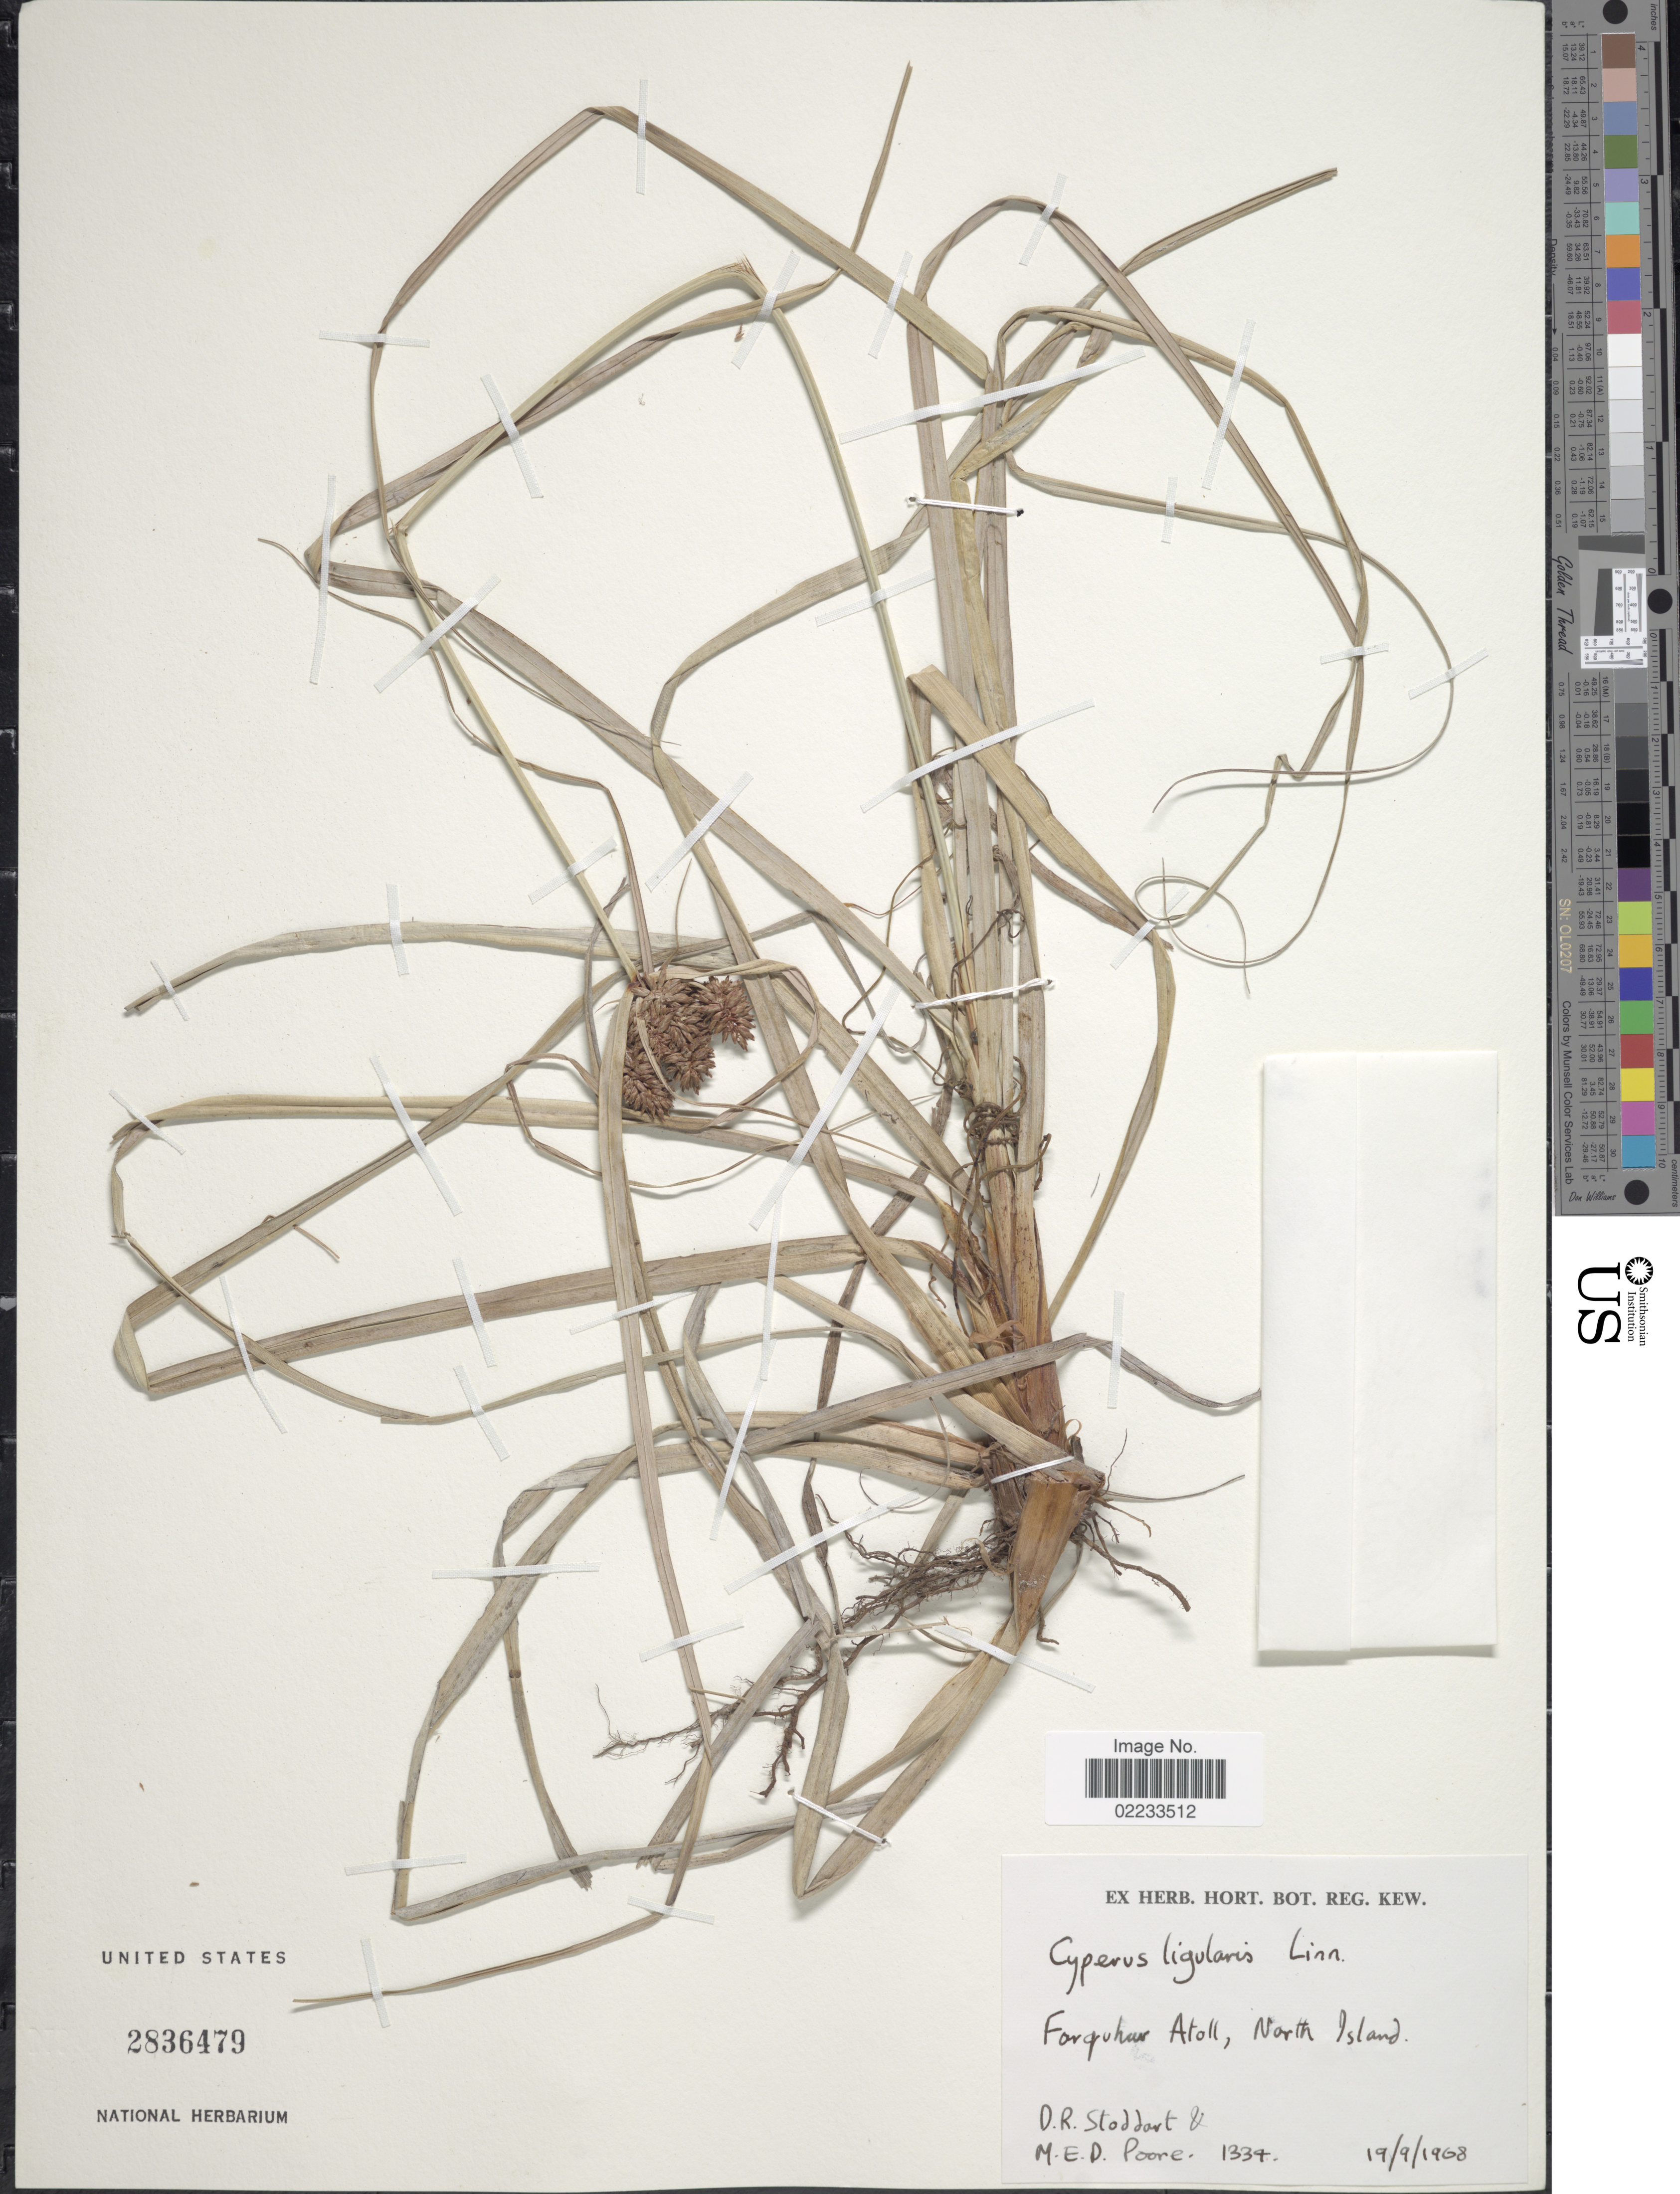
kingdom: Plantae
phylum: Tracheophyta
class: Liliopsida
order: Poales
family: Cyperaceae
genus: Cyperus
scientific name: Cyperus ligularis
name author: L.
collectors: D. R. Stoddart & M. E. D. Poore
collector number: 1334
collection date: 1968-09-19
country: Seychelles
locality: Forquhar Atoll, North Island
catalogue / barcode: US 2836479